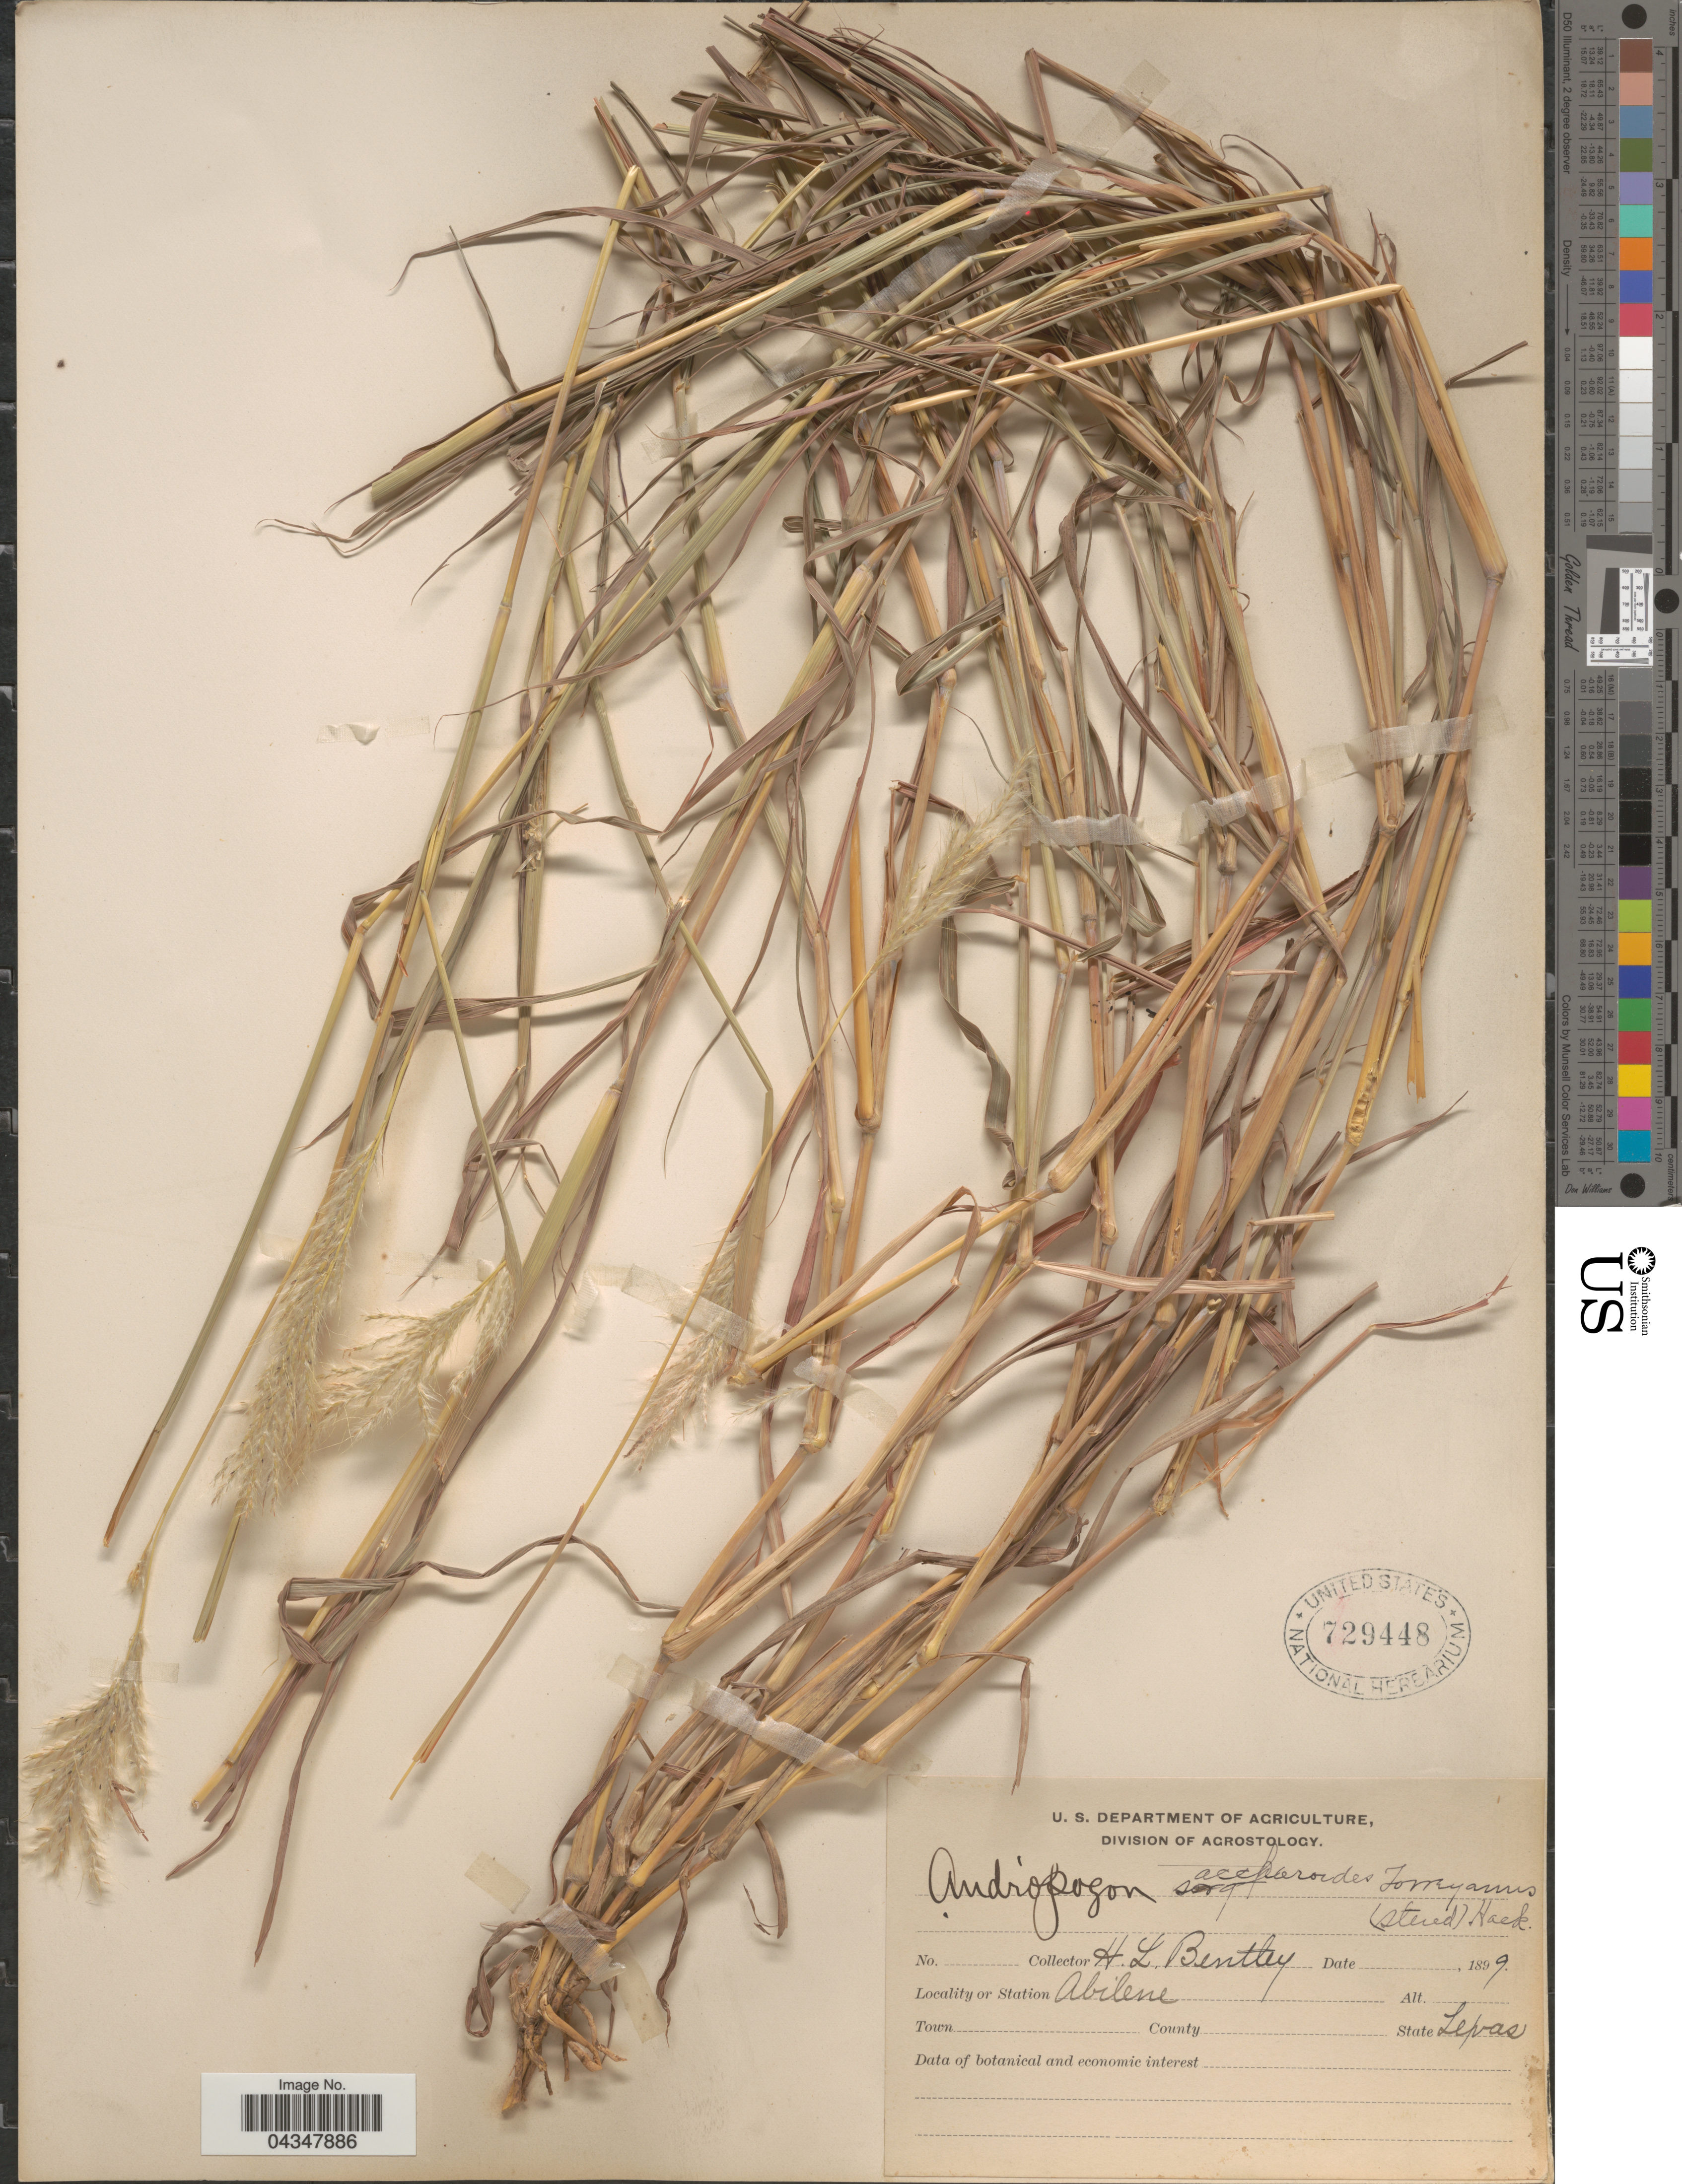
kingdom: Plantae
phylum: Tracheophyta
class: Liliopsida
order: Poales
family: Poaceae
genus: Bothriochloa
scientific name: Bothriochloa saccharoides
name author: (Sw.) Rydb.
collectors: H. Bentley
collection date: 1899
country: United States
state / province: Texas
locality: Station Abilene.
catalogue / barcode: US 729448